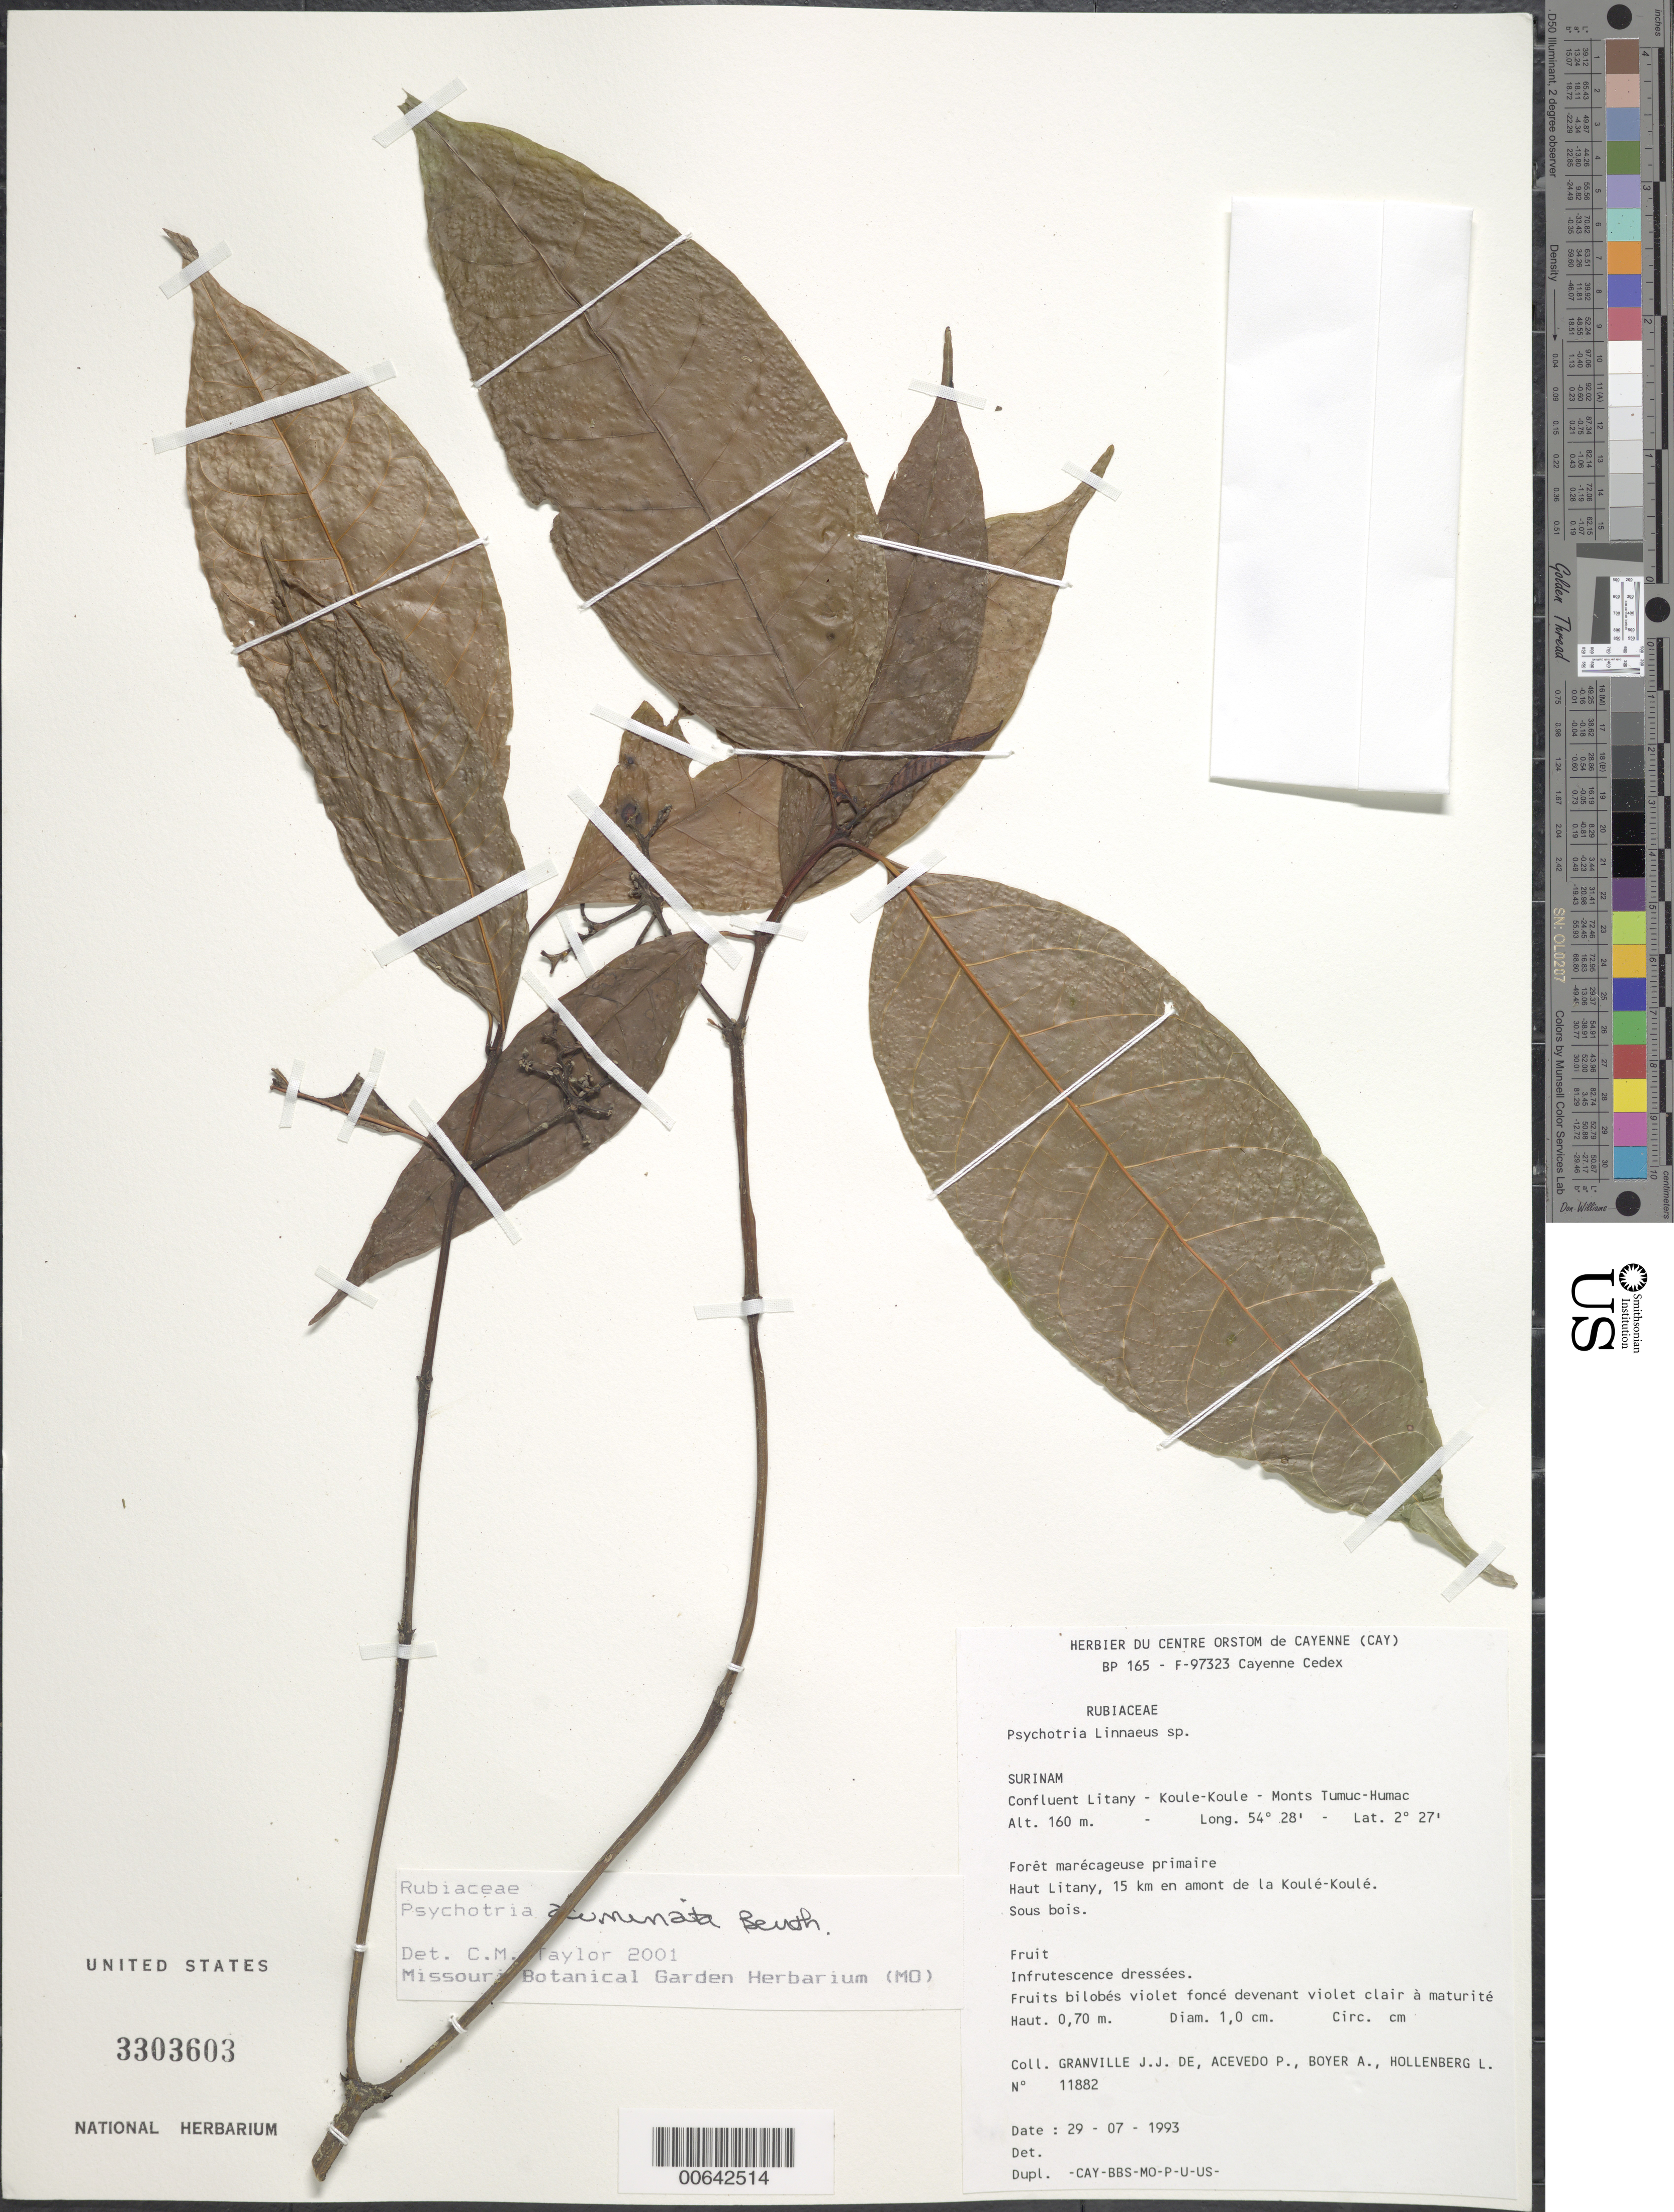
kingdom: Plantae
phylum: Tracheophyta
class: Magnoliopsida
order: Gentianales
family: Rubiaceae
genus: Palicourea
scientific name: Palicourea acuminata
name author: (Benth.) Borhidi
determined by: Kirkbride, J. H., Jr.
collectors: J.-J. de Granville, P. Acevedo-Rodr., A. Boyer & L. Hollenberg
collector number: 11882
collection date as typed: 29-Jul-93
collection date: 1993-07-29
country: Suriname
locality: Litany R., confl with Koule-Koule, Monts Tumuc-Humac. Haut Litany, 15 km à L'ouest de la Koulé-Koulé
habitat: Primary riparian forest, understory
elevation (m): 160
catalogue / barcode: US 3303603